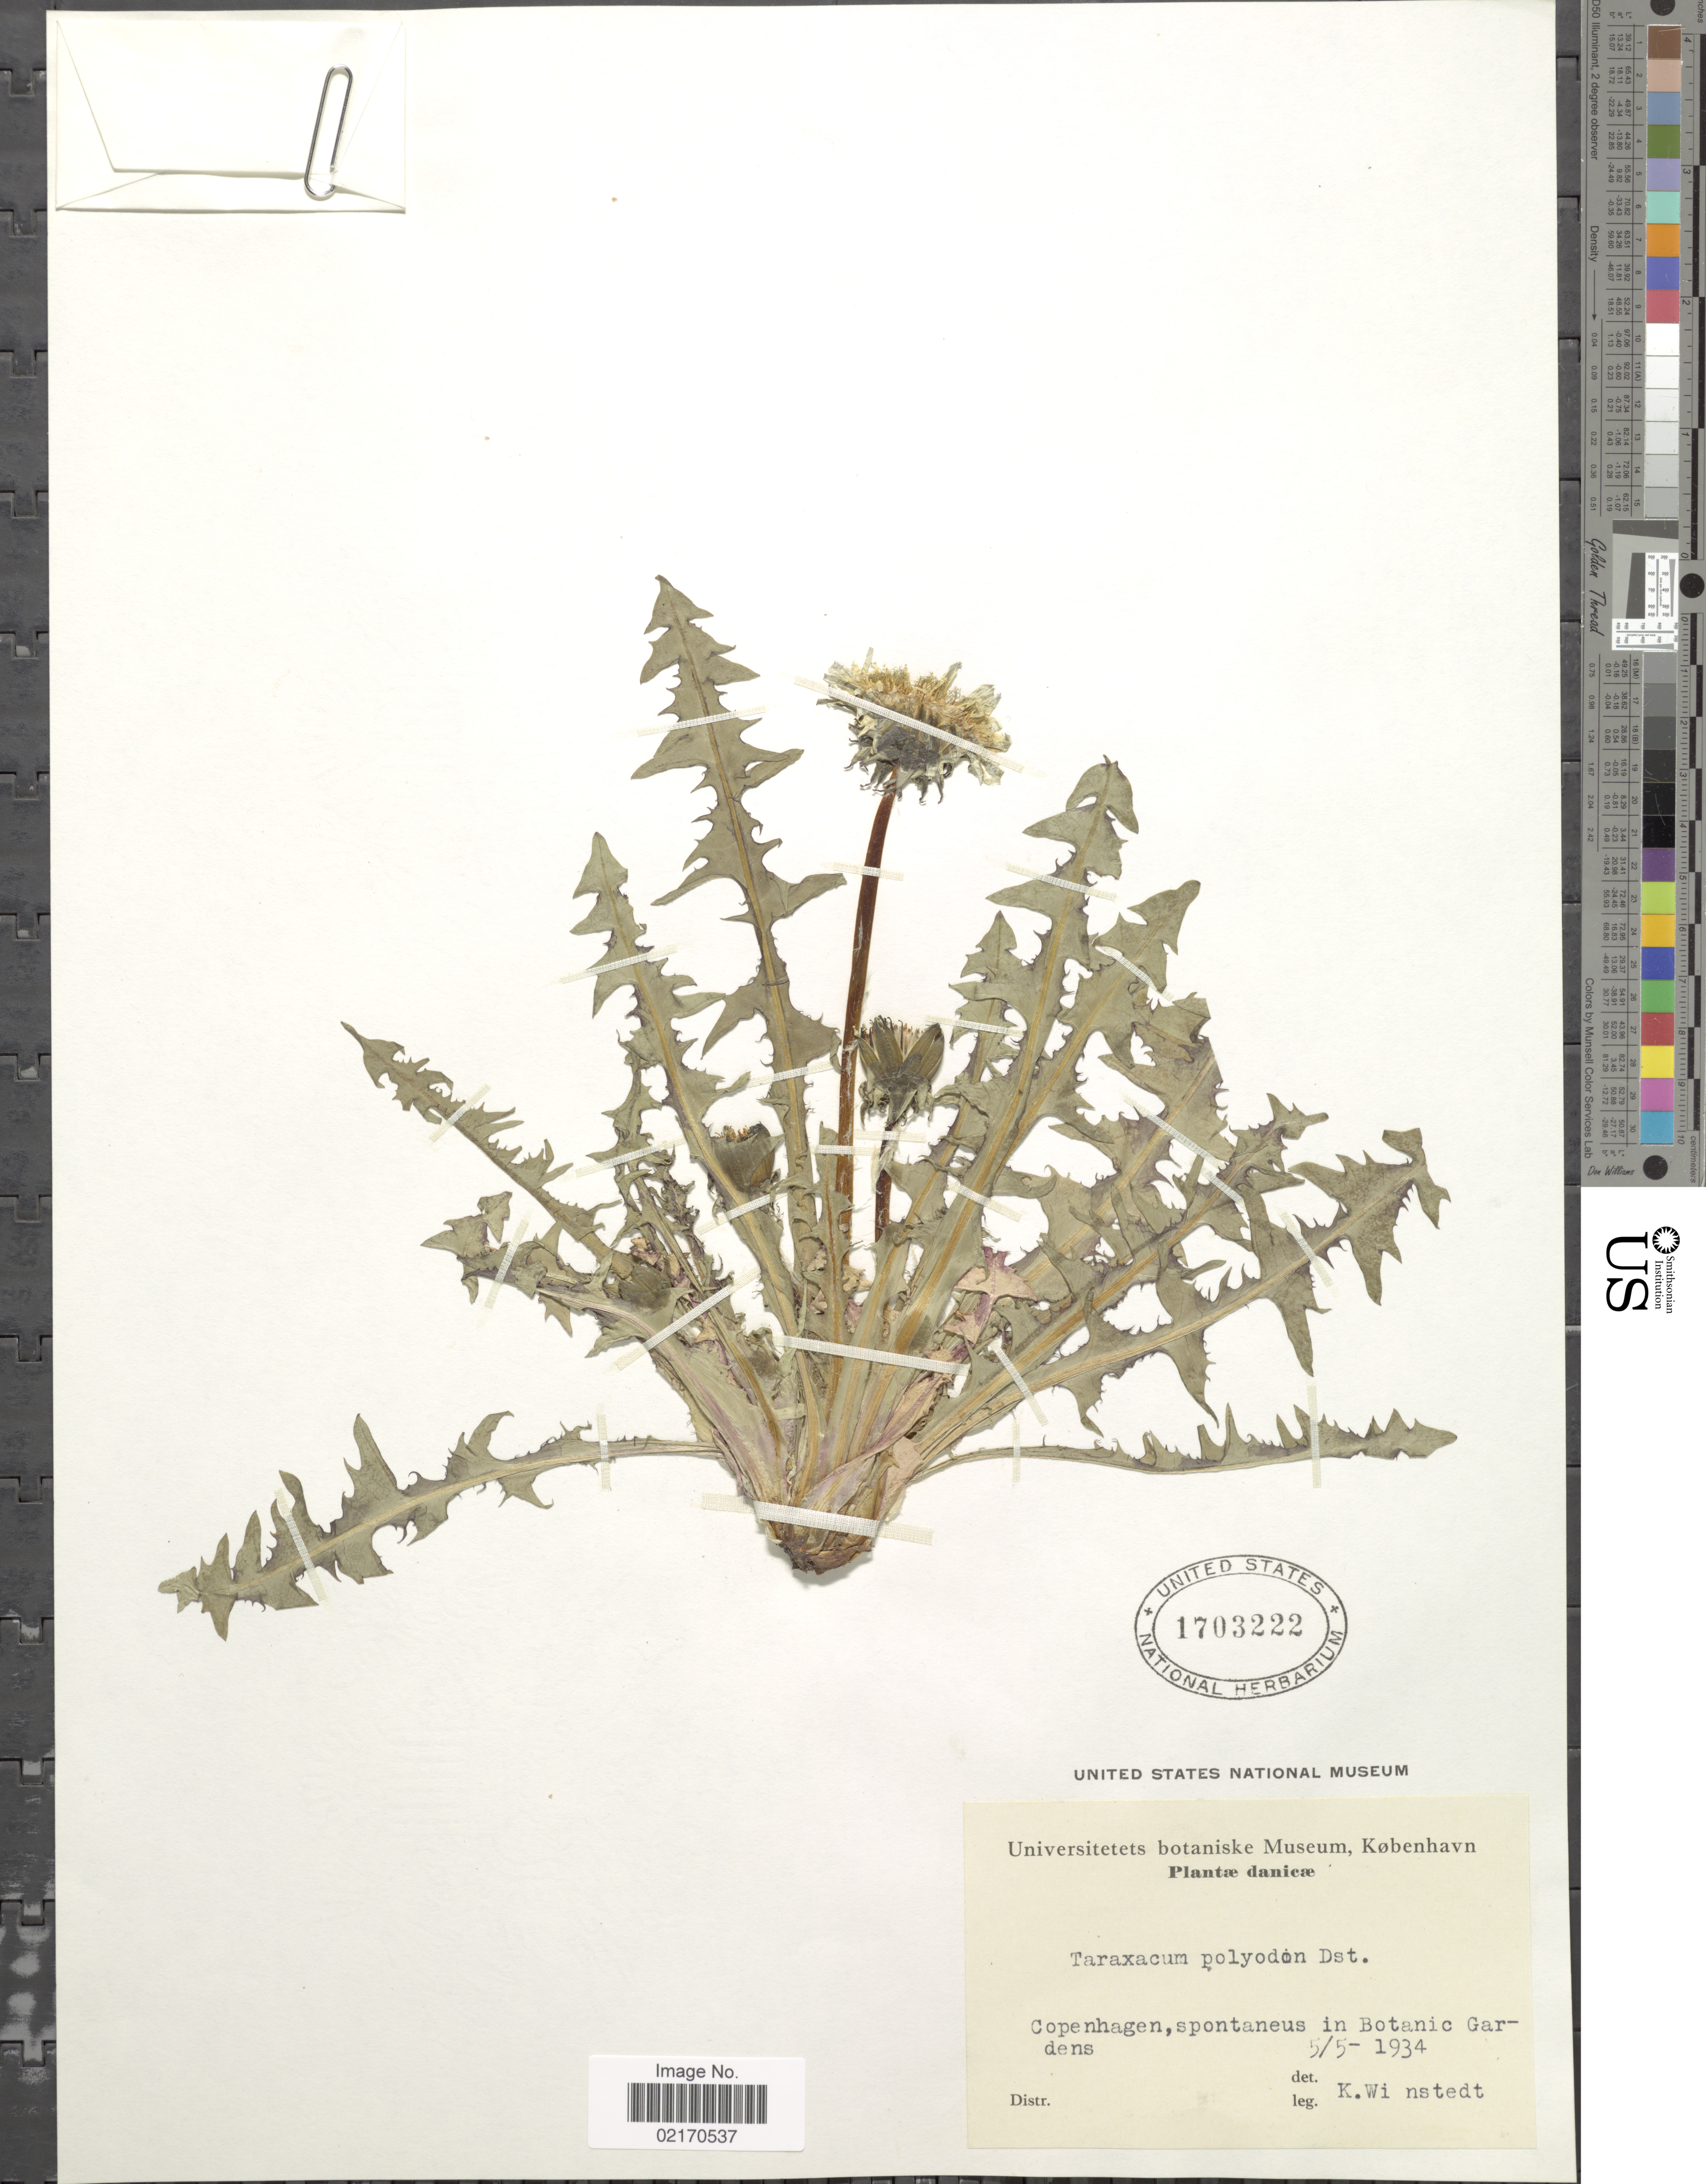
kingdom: Plantae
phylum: Tracheophyta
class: Magnoliopsida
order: Asterales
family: Asteraceae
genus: Taraxacum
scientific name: Taraxacum polyodon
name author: Dahlst.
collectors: K. Winstedt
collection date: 1934-05-05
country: Denmark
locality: Danicae, Copenhagen, spontaneoud in Botanic Gardens.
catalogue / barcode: US 1703222